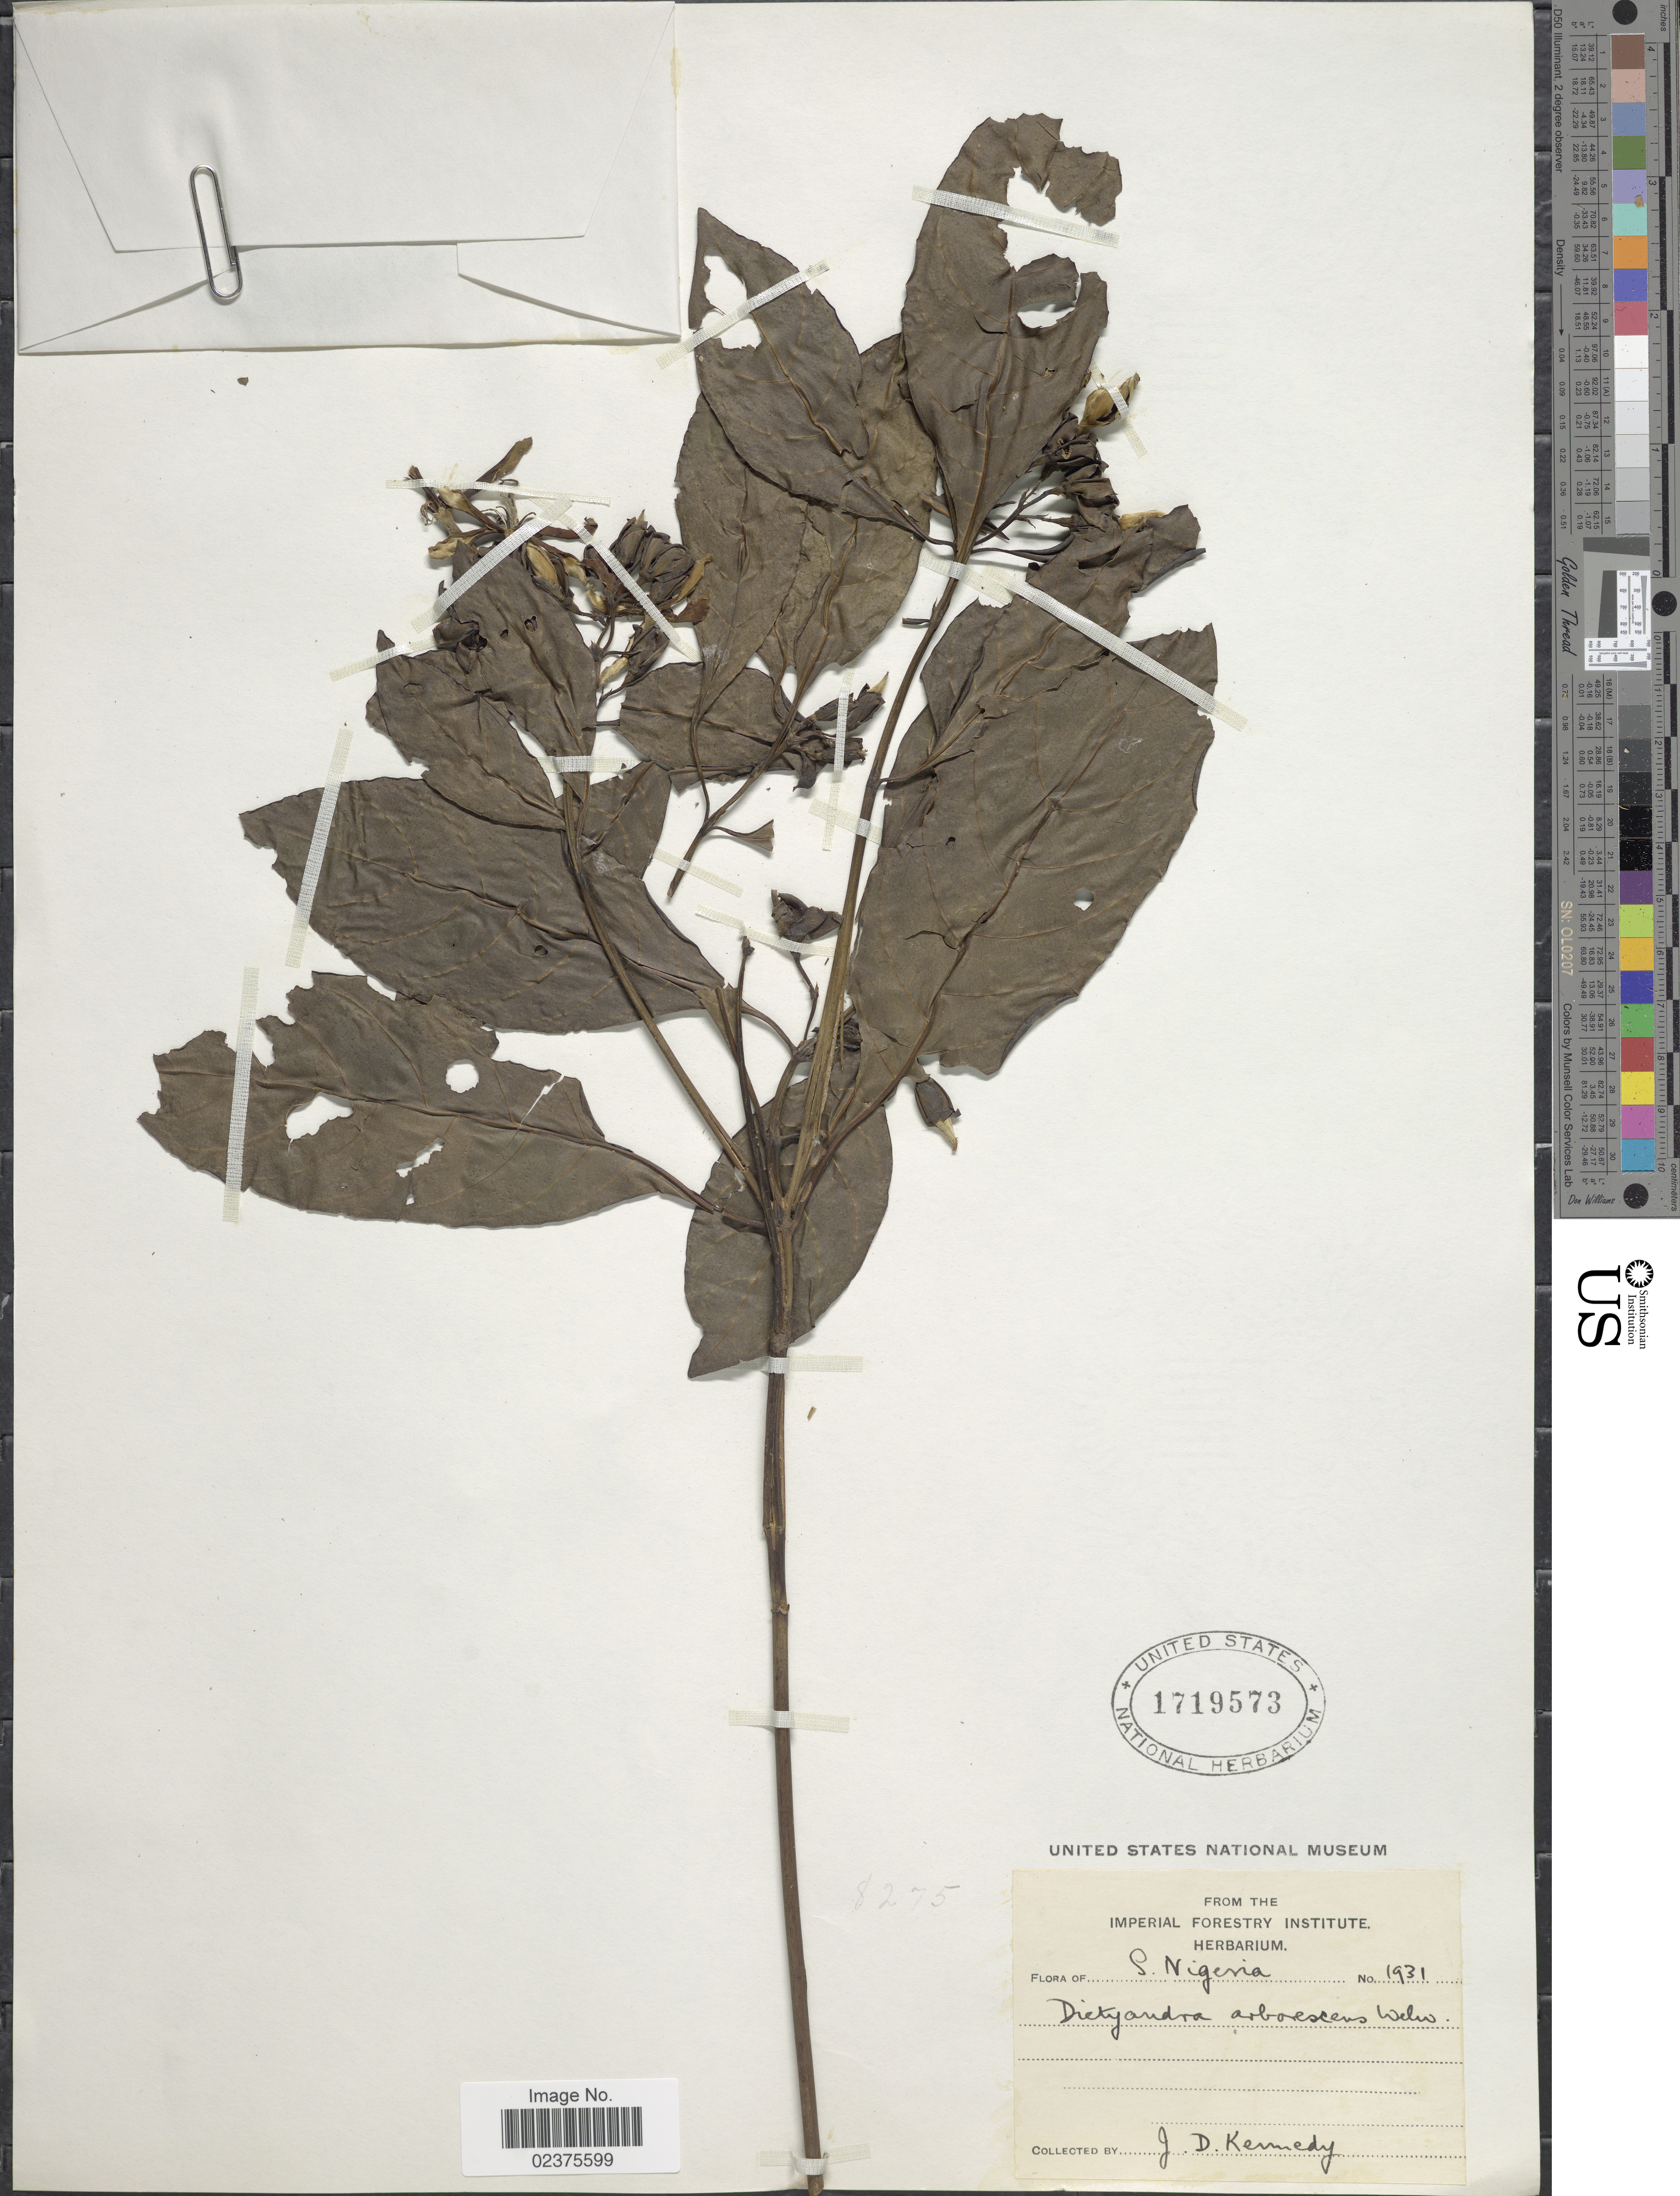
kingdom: Plantae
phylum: Tracheophyta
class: Magnoliopsida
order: Gentianales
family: Rubiaceae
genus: Dictyandra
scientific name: Dictyandra arborescens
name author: Welw. ex Hook. f.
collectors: J. D. Kennedy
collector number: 1931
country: Nigeria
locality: S. Nigeria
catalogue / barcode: US 1719573